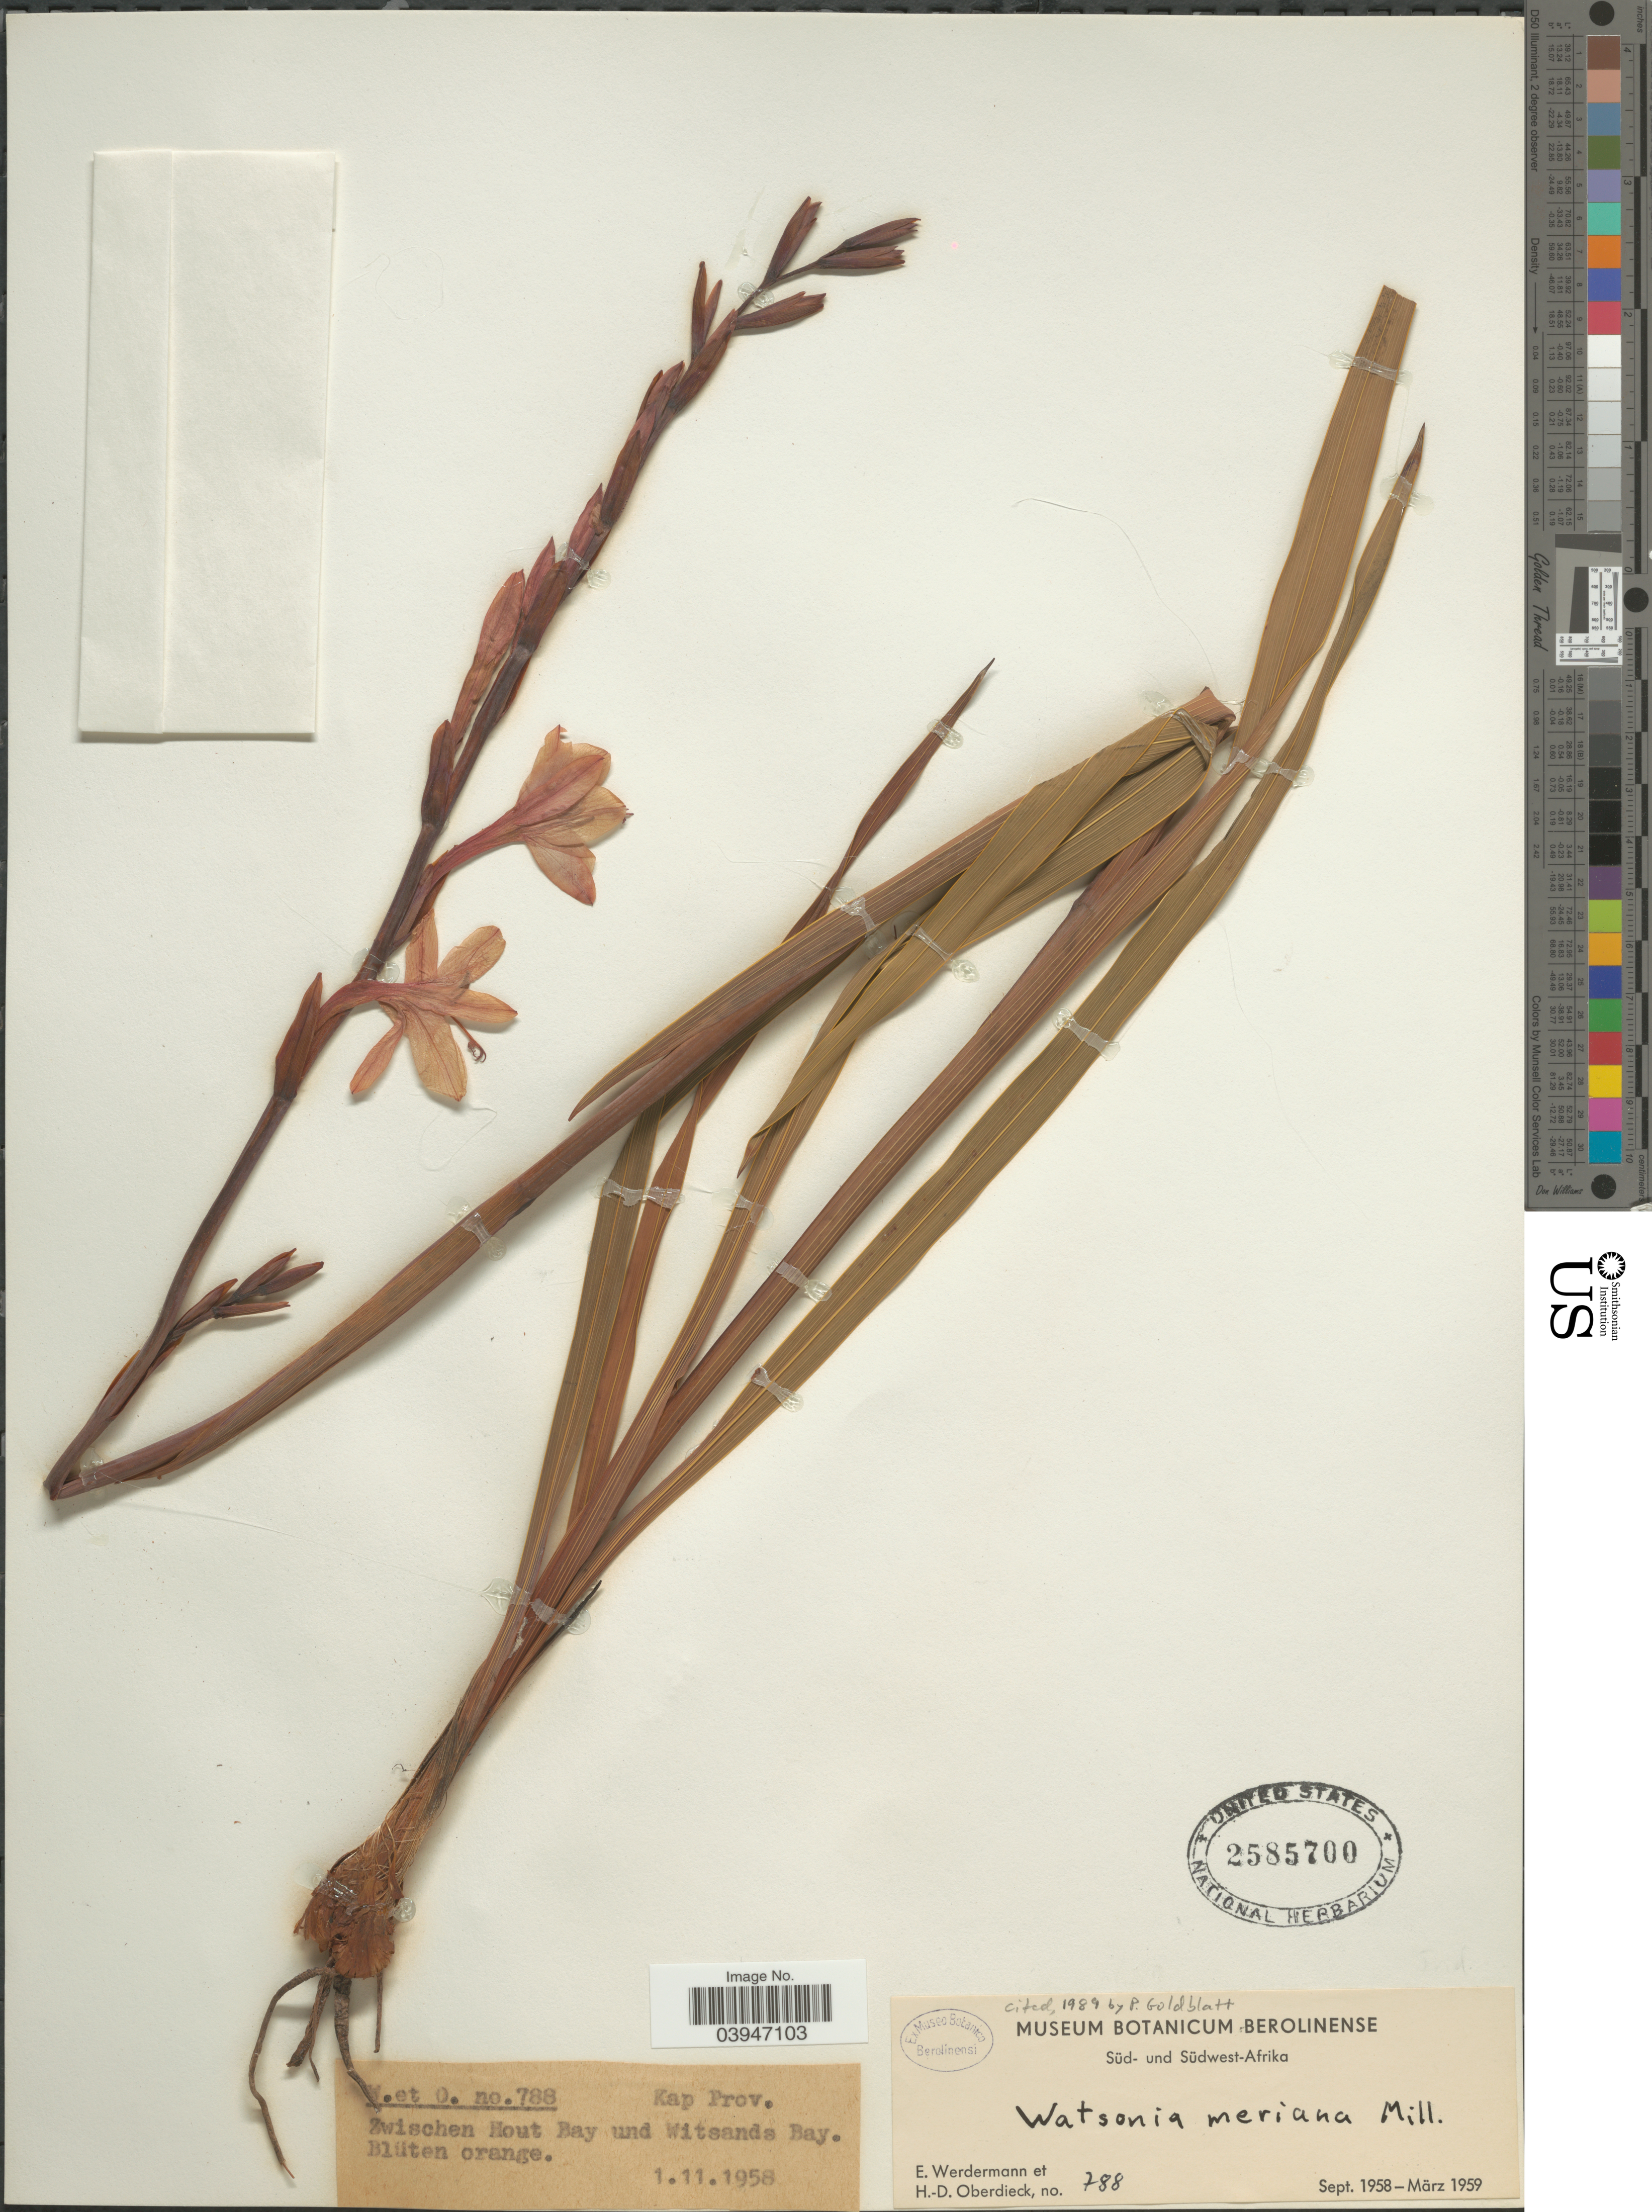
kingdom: Plantae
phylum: Tracheophyta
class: Liliopsida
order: Asparagales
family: Iridaceae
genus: Watsonia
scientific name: Watsonia meriana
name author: (L.) Mill.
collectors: E. Werdermann & H. Oberdieck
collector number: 788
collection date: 1958-11-01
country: South Africa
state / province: Western Cape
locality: Kap Prov. Zwischen Hout Bay und Witsands Bay.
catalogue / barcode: US 2585700